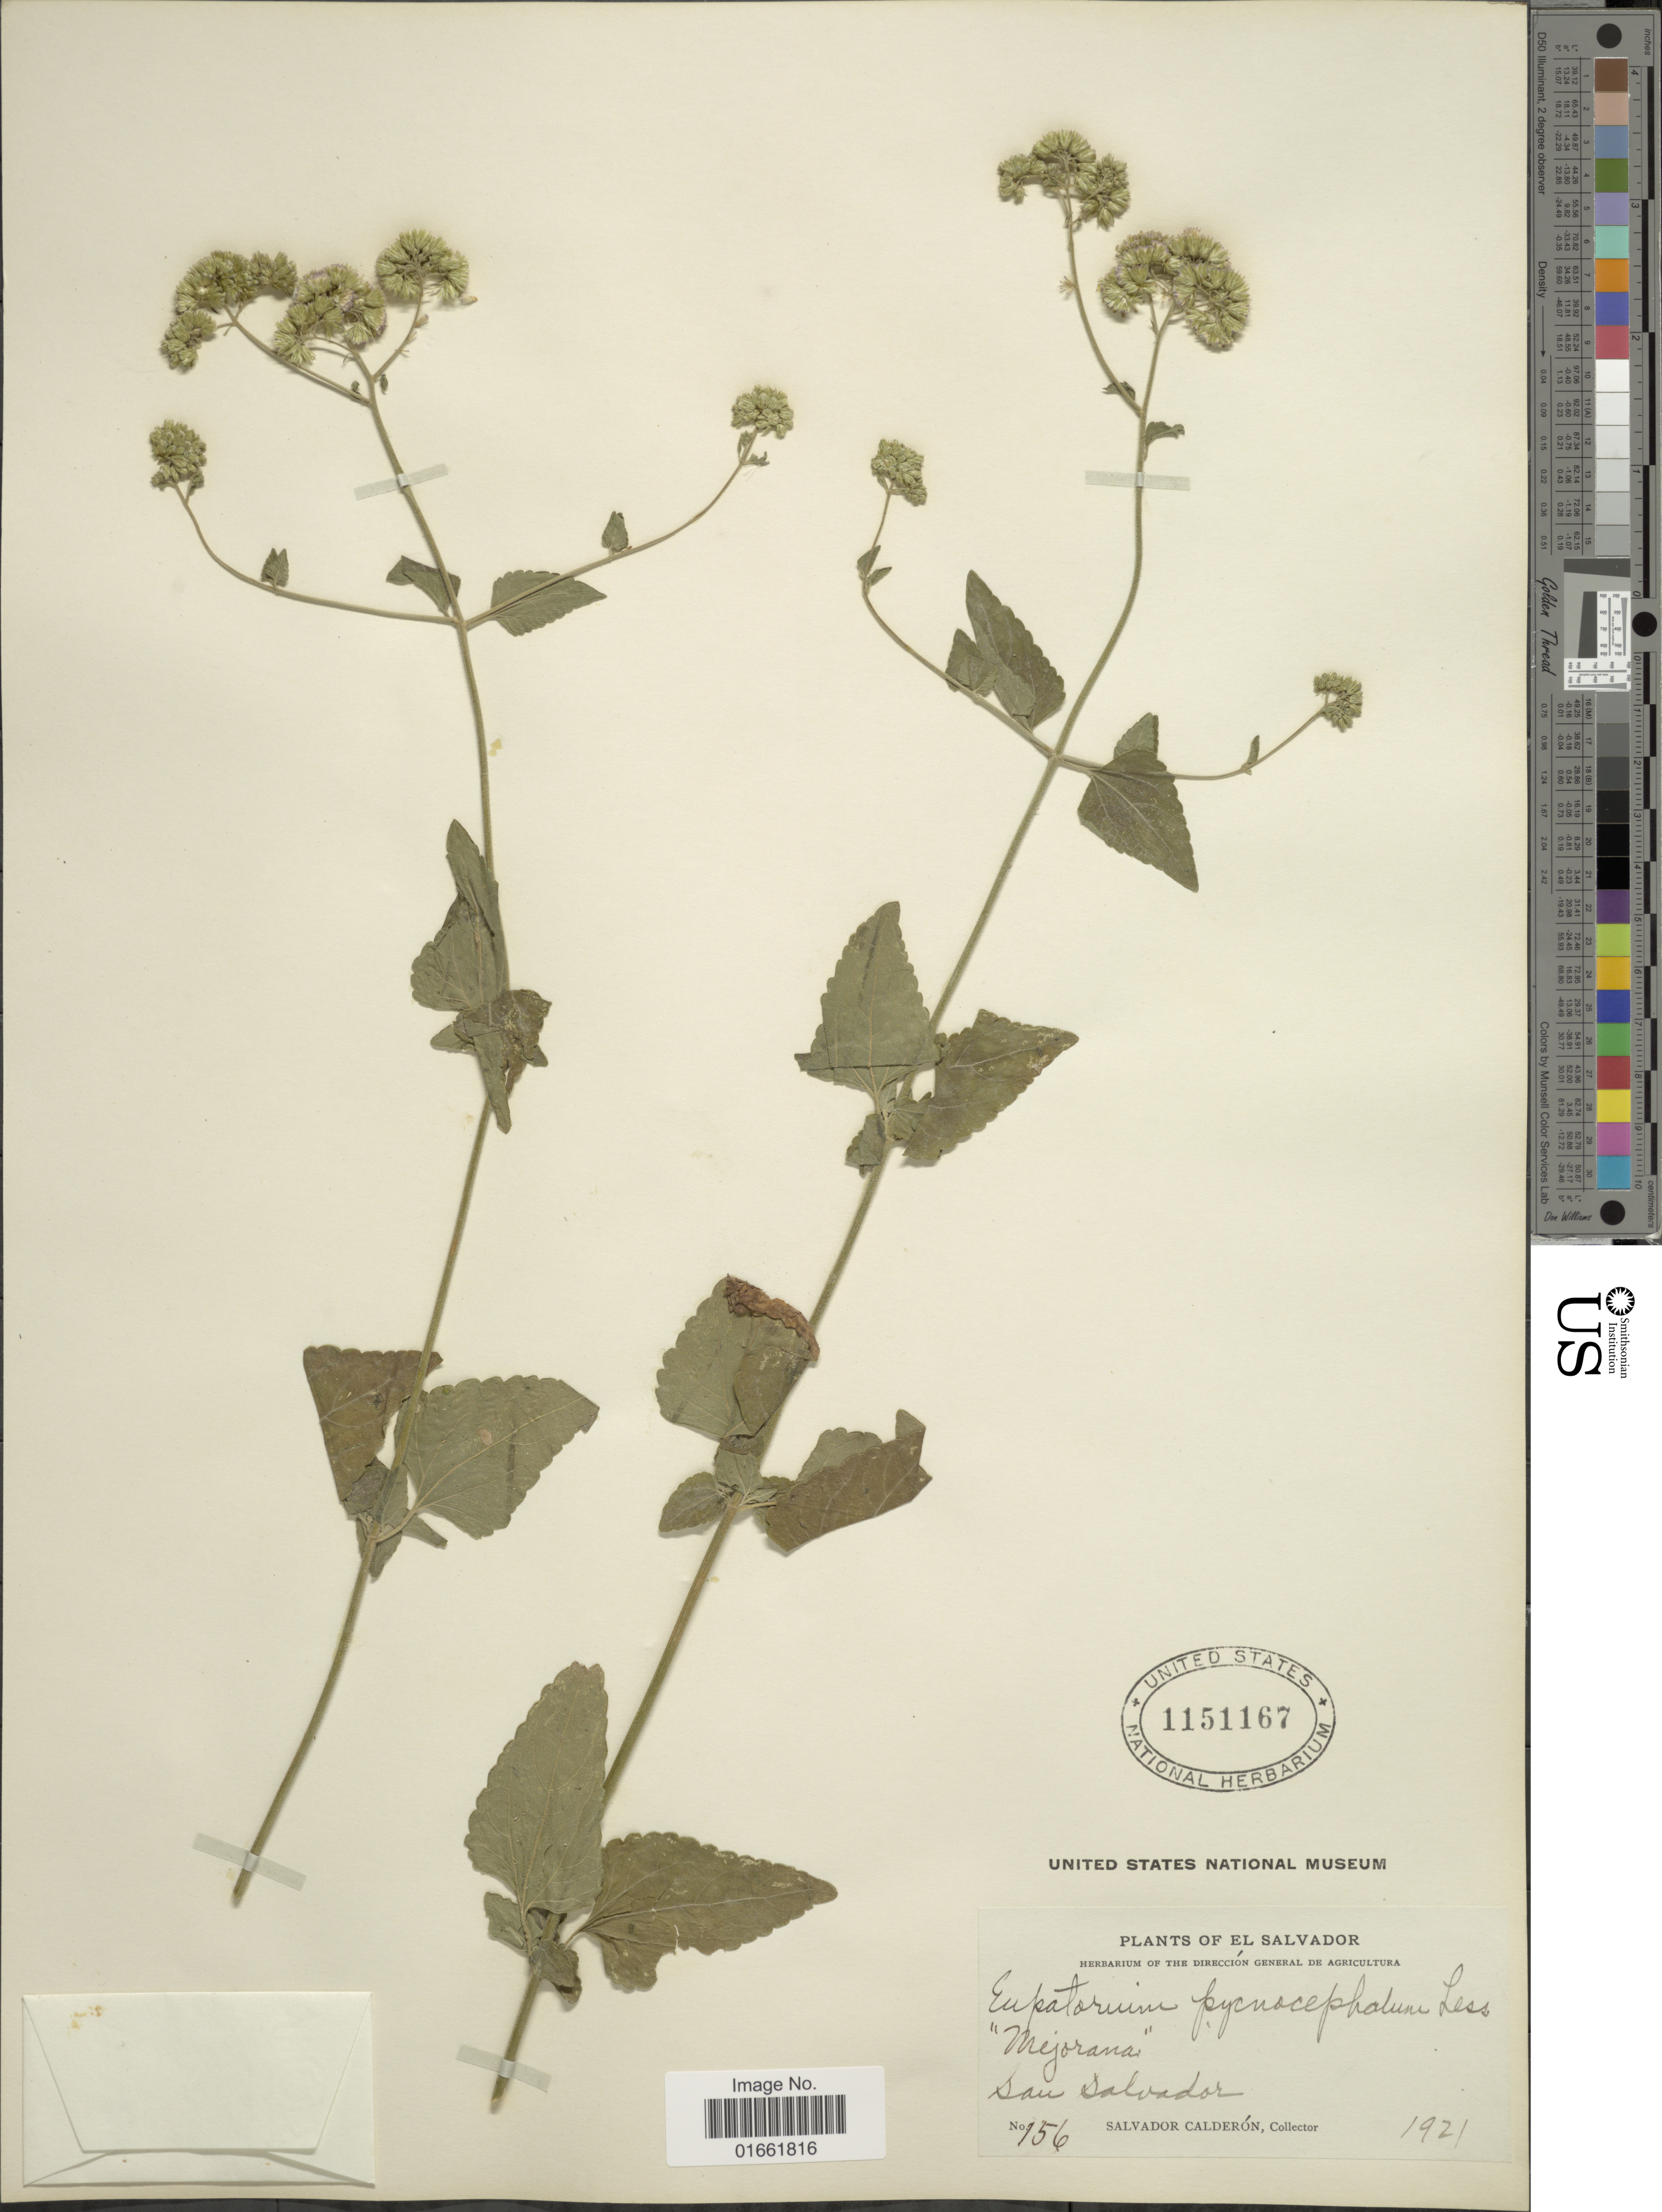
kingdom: Plantae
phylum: Tracheophyta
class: Magnoliopsida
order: Asterales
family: Asteraceae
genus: Fleischmannia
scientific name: Fleischmannia pratensis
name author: (Klatt) R.M. King & H. Rob.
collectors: S. Calderón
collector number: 156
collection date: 1921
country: El Salvador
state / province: San Salvador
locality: San Salvador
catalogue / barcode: US 1151167